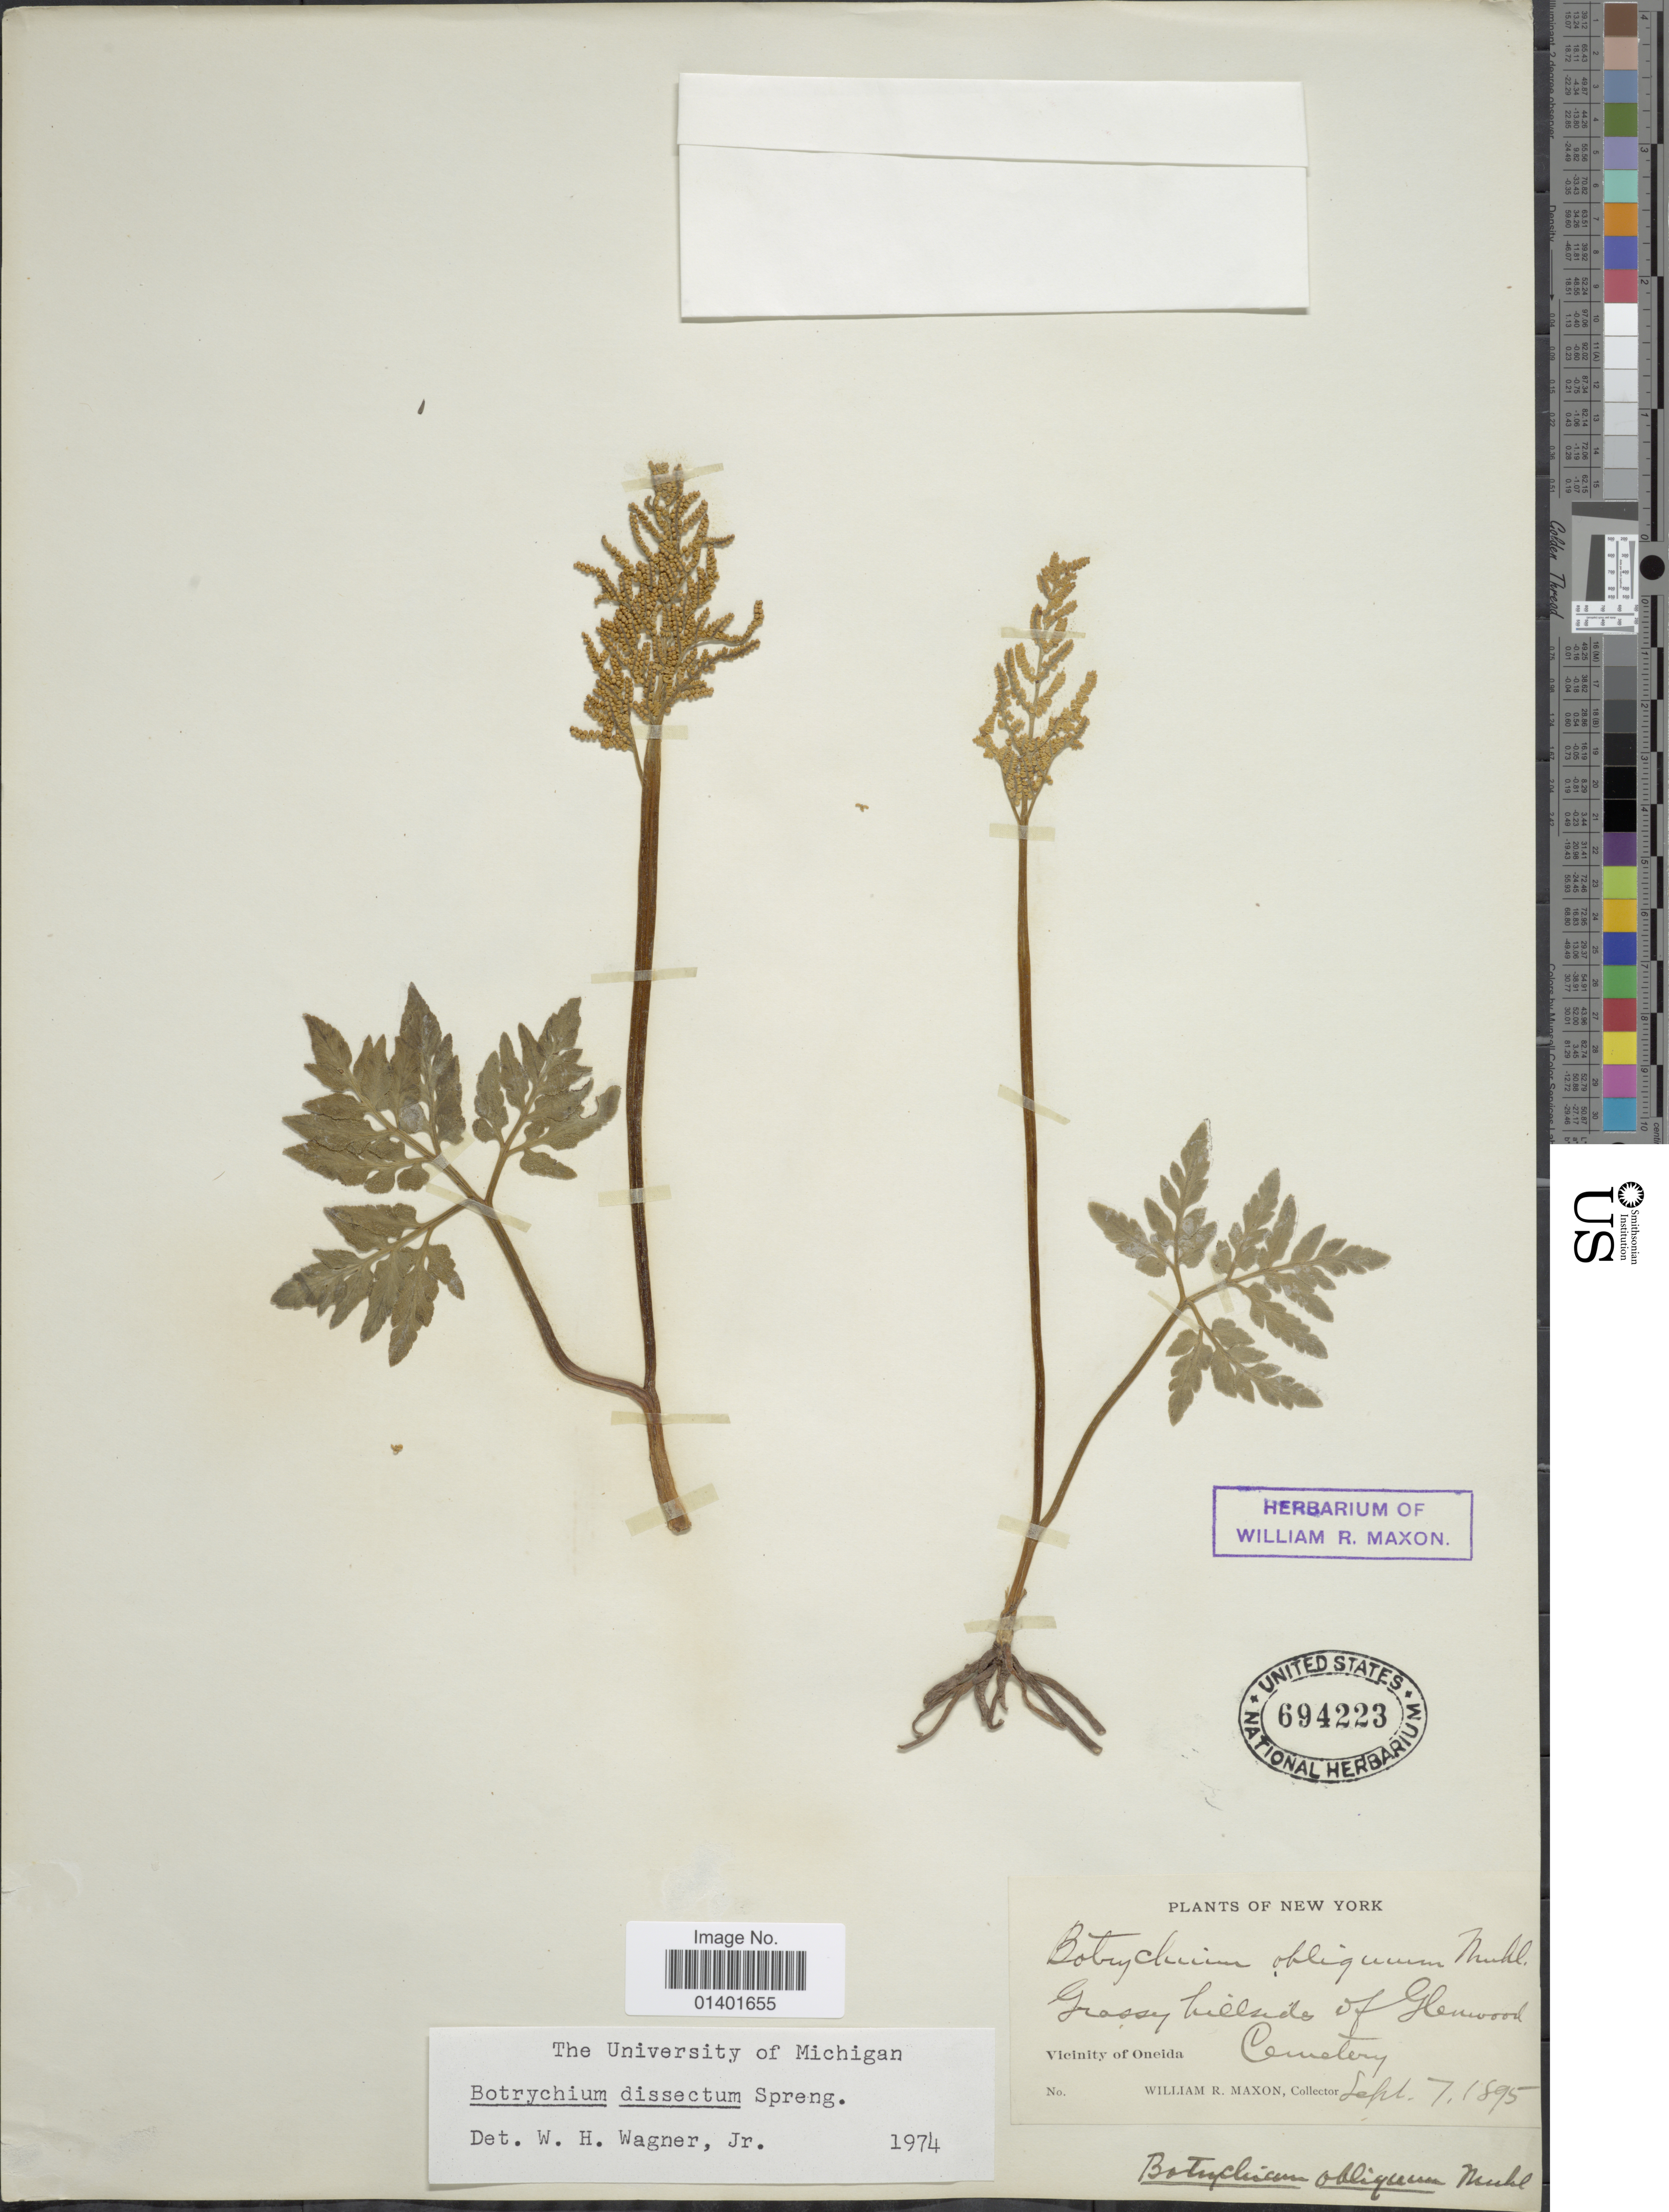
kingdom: Plantae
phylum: Tracheophyta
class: Polypodiopsida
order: Ophioglossales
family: Ophioglossaceae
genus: Botrychium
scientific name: Botrychium dissectum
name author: Spreng.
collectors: W. R. Maxon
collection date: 1895-09-07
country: United States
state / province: New York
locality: Grassy hillsides of Glenwood Cemetery. Vicinity of Oneida.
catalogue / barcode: US 694223